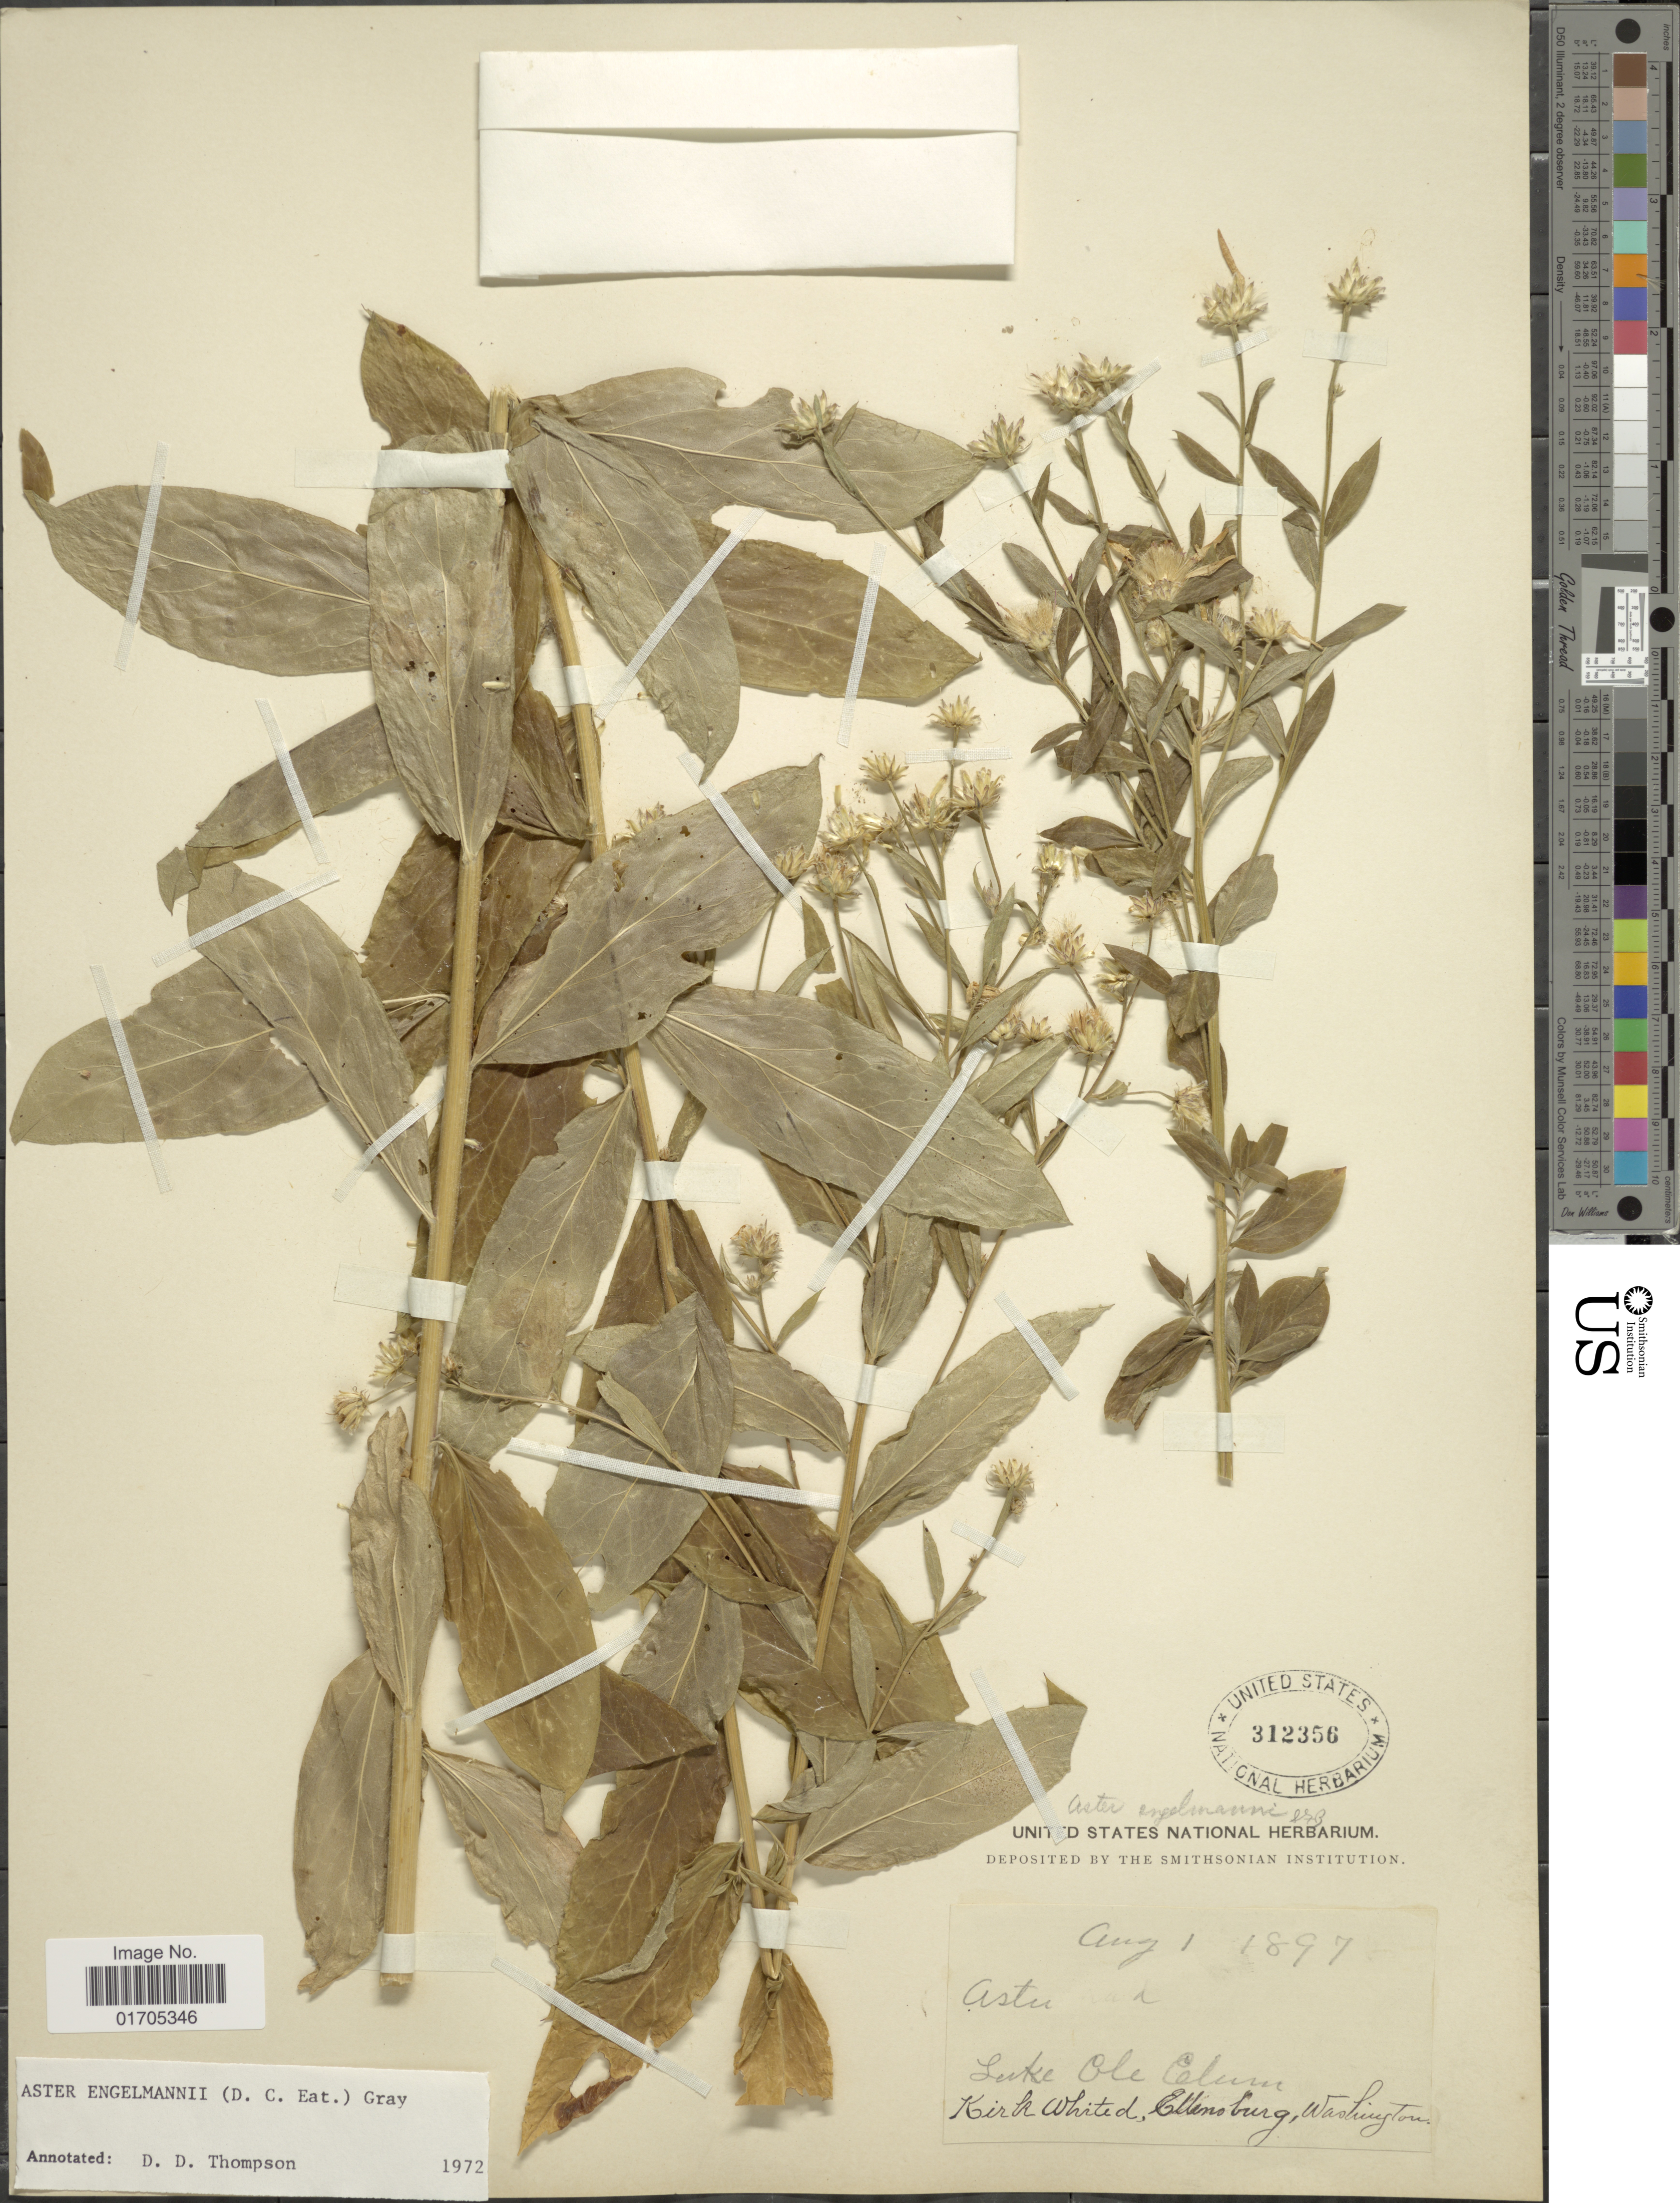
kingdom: Plantae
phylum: Tracheophyta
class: Magnoliopsida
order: Asterales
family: Asteraceae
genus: Eucephalus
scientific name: Eucephalus engelmannii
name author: (D.C. Eaton) Greene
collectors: K. Whited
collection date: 1897-08-01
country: United States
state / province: Washington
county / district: Kittitas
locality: Lake Ole Calum, Ellensburg, Washington.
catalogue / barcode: US 312356